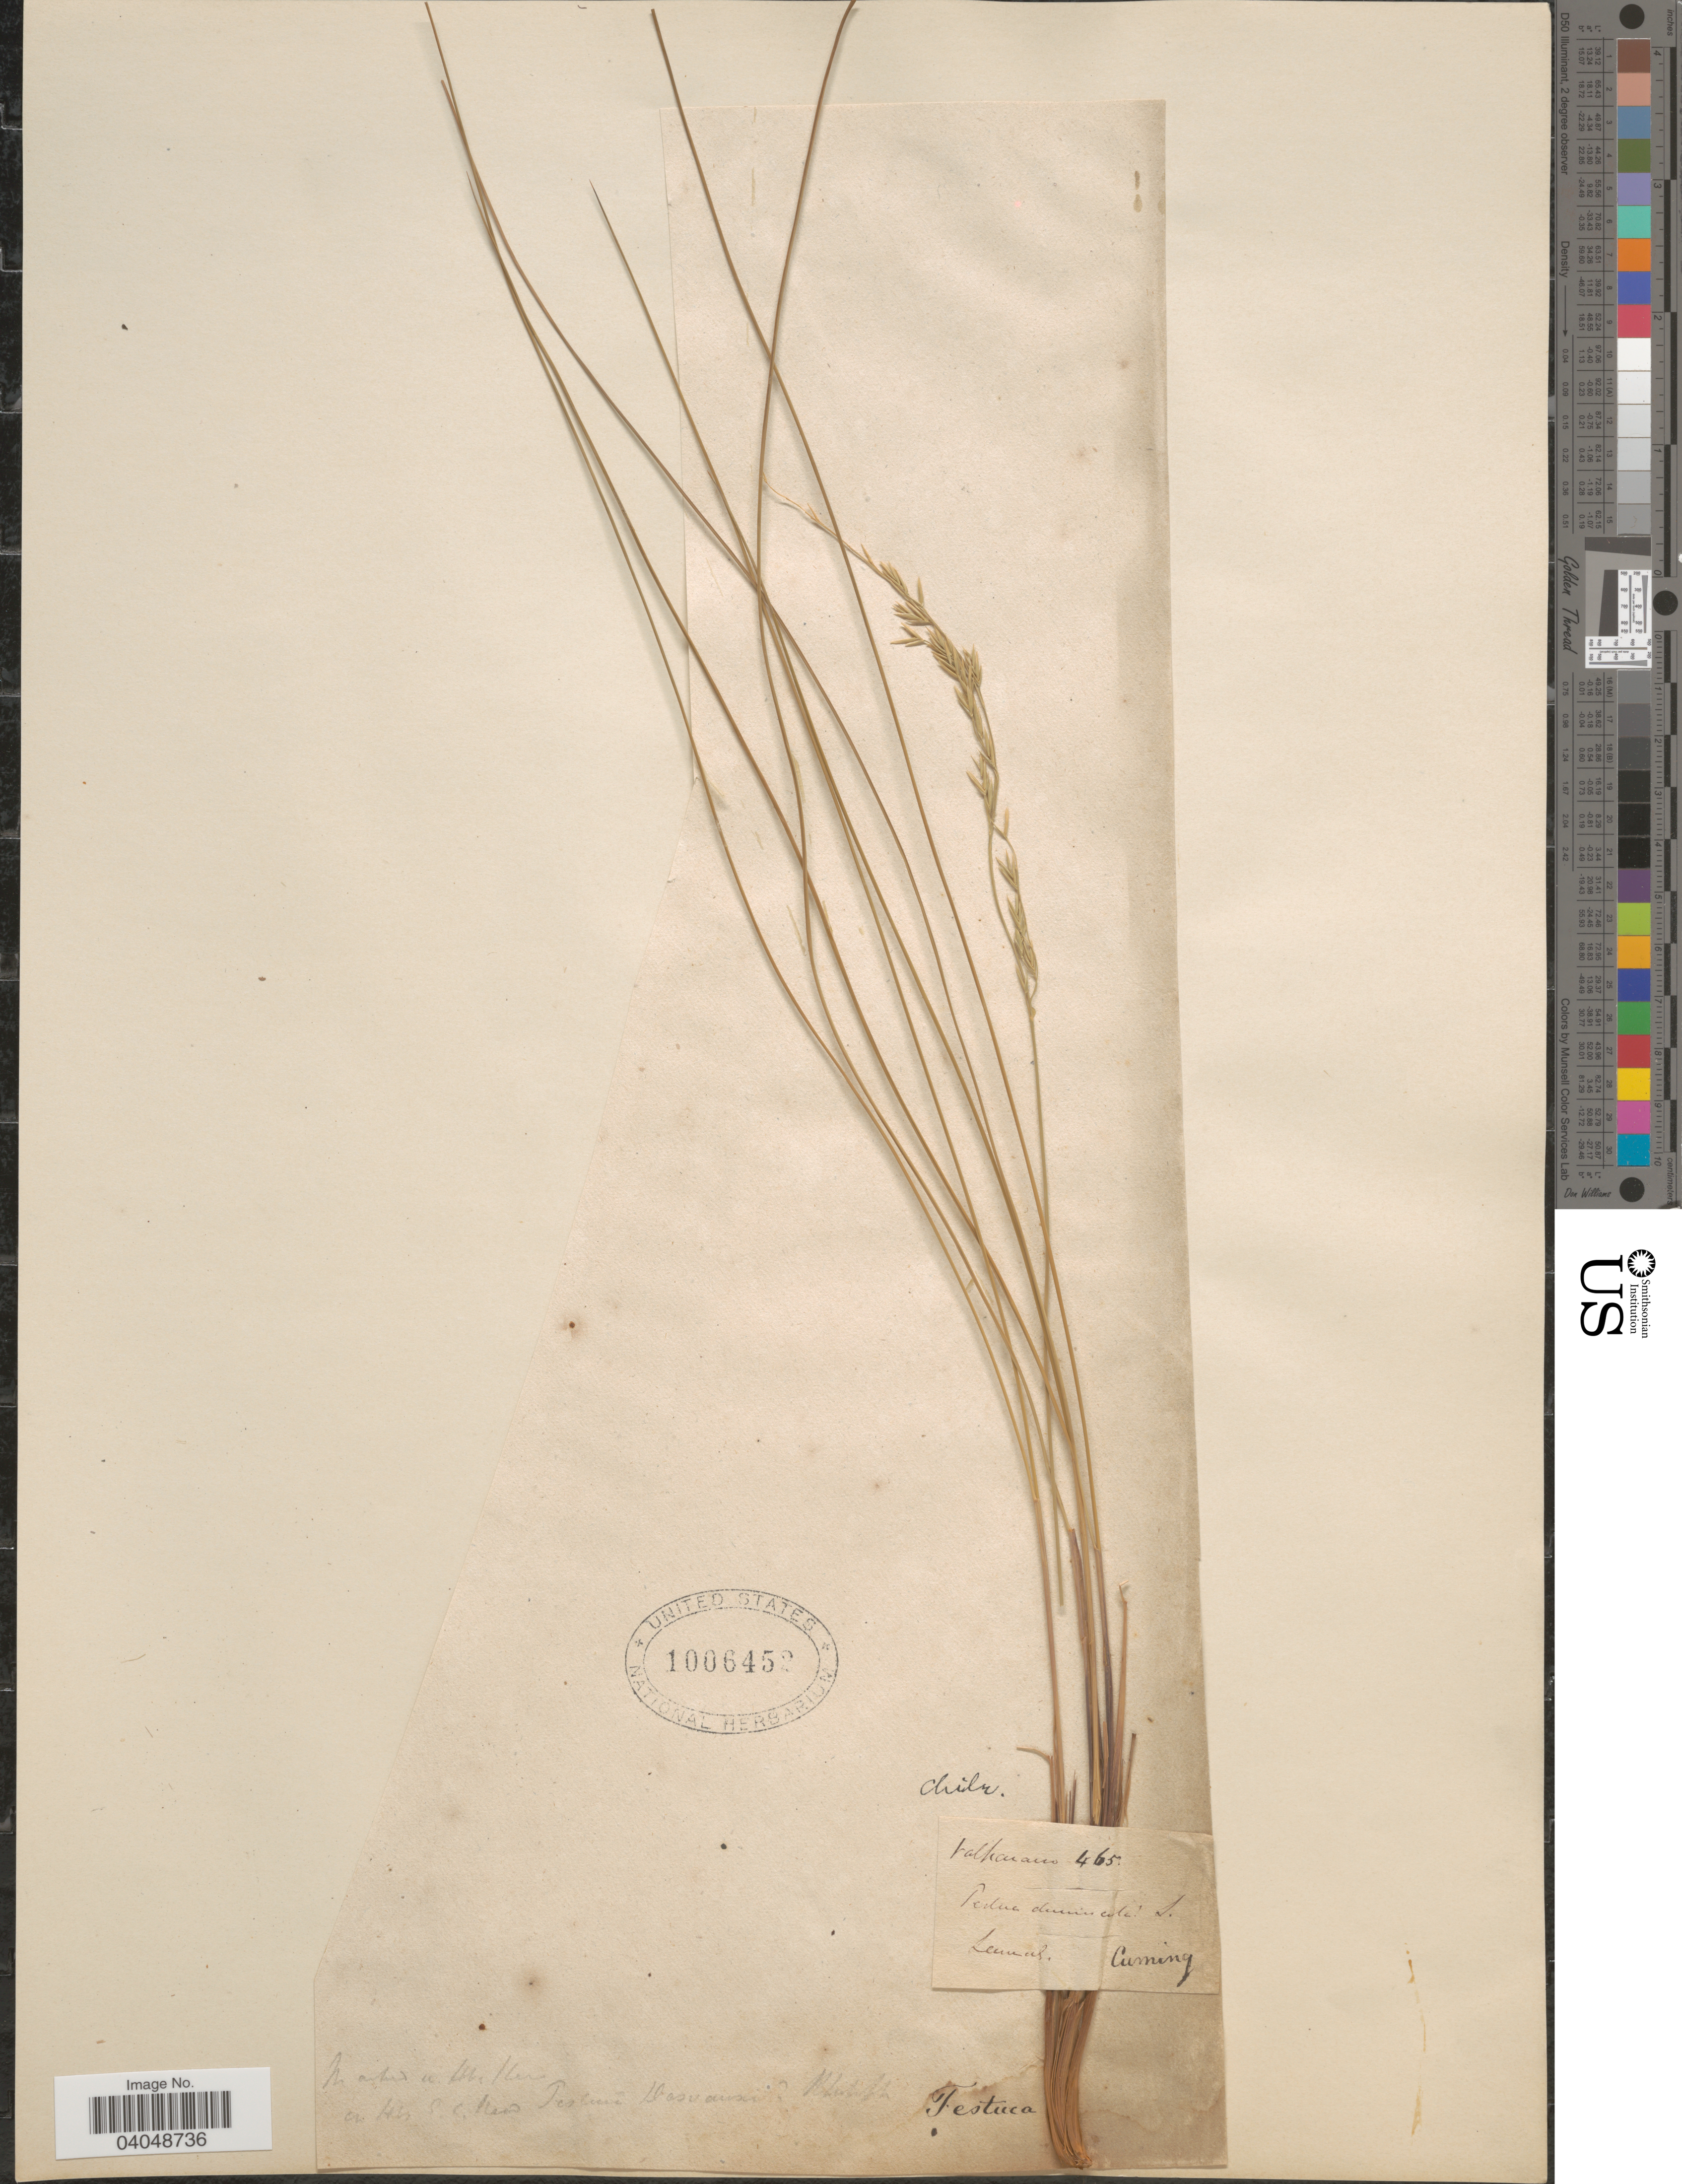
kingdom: Plantae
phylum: Tracheophyta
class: Liliopsida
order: Poales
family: Poaceae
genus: Festuca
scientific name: Festuca sp.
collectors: -. Cuming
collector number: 465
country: Chile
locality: Lemal [interpreted].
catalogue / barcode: US 1006452